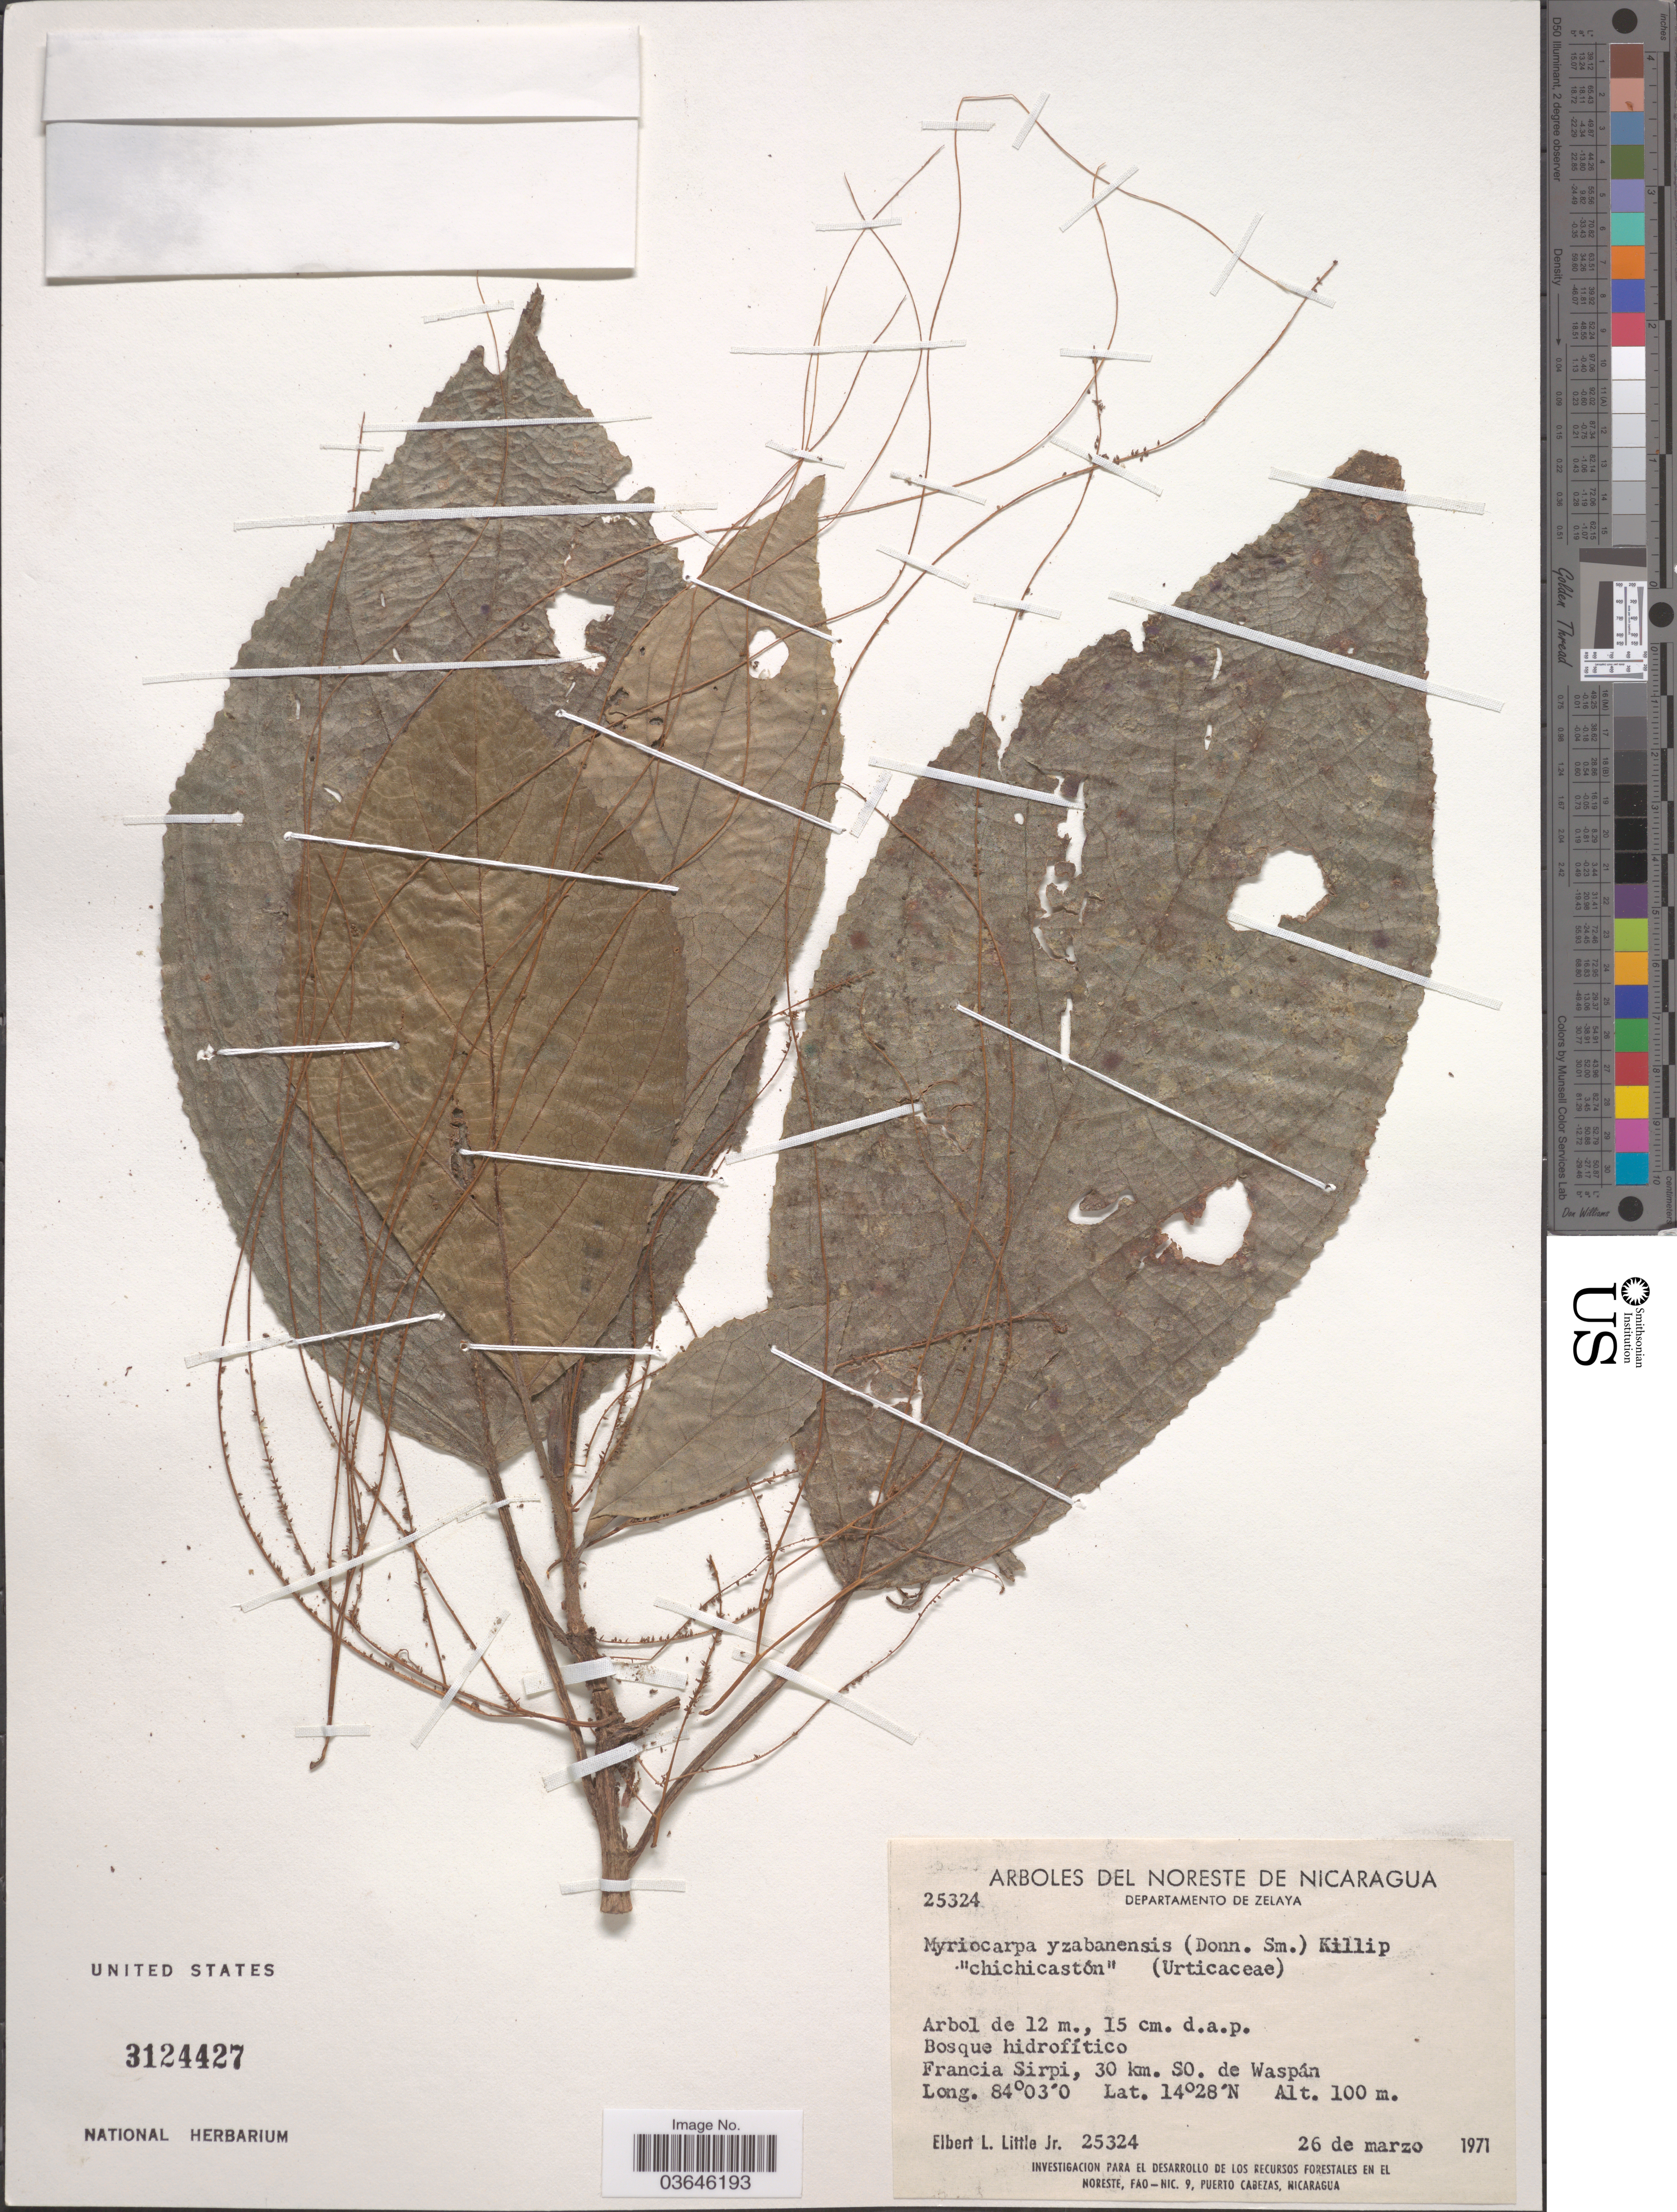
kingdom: Plantae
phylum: Tracheophyta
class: Magnoliopsida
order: Rosales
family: Urticaceae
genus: Myriocarpa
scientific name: Myriocarpa yzabalensis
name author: (Donn. Sm.) Killip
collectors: E. L. Little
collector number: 25324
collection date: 1971-03-26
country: Nicaragua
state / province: Atlántico Norte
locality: Noreste de Nicaragua. Departamento de Zelaya. Francia Sirpi, 30 km. SO de Waspán.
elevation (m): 100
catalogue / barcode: US 3124427